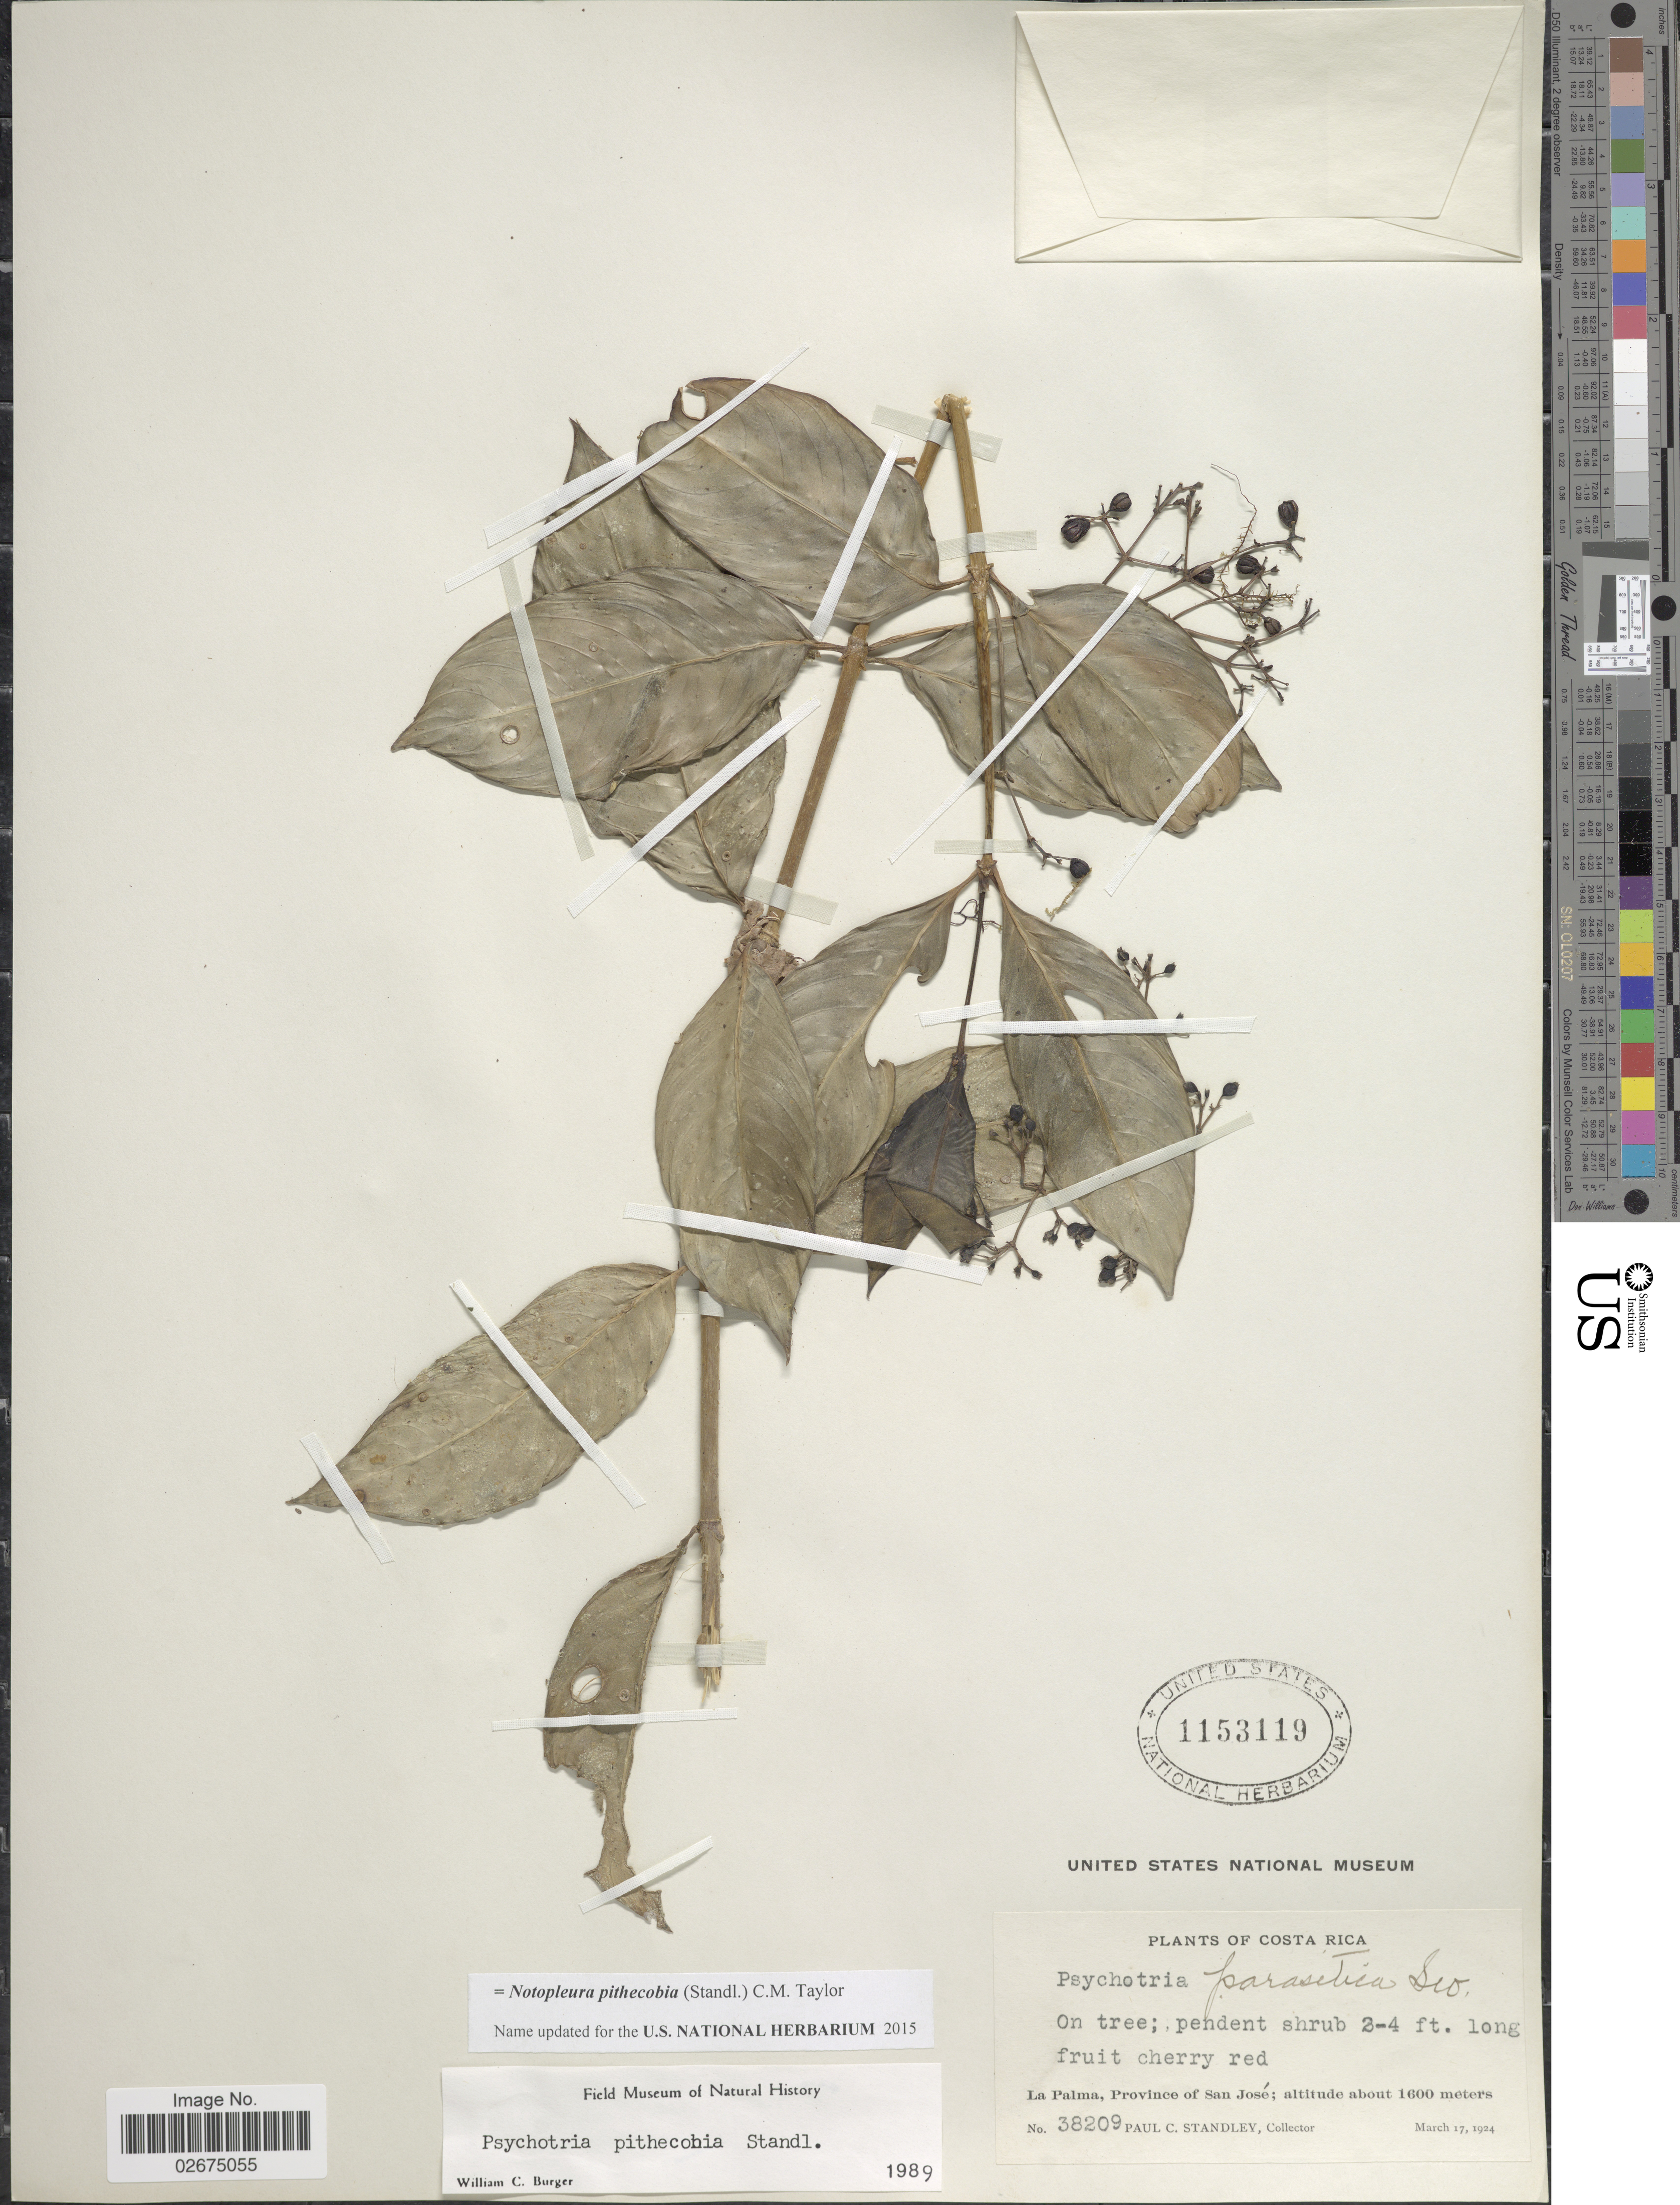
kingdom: Plantae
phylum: Tracheophyta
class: Magnoliopsida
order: Gentianales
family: Rubiaceae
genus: Notopleura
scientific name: Notopleura pithecobia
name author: (Standl.) C.M. Taylor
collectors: P. C. Standley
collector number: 38209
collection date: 1924-03-17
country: Costa Rica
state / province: San José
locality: La Palma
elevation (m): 1600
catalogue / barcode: US 1153119